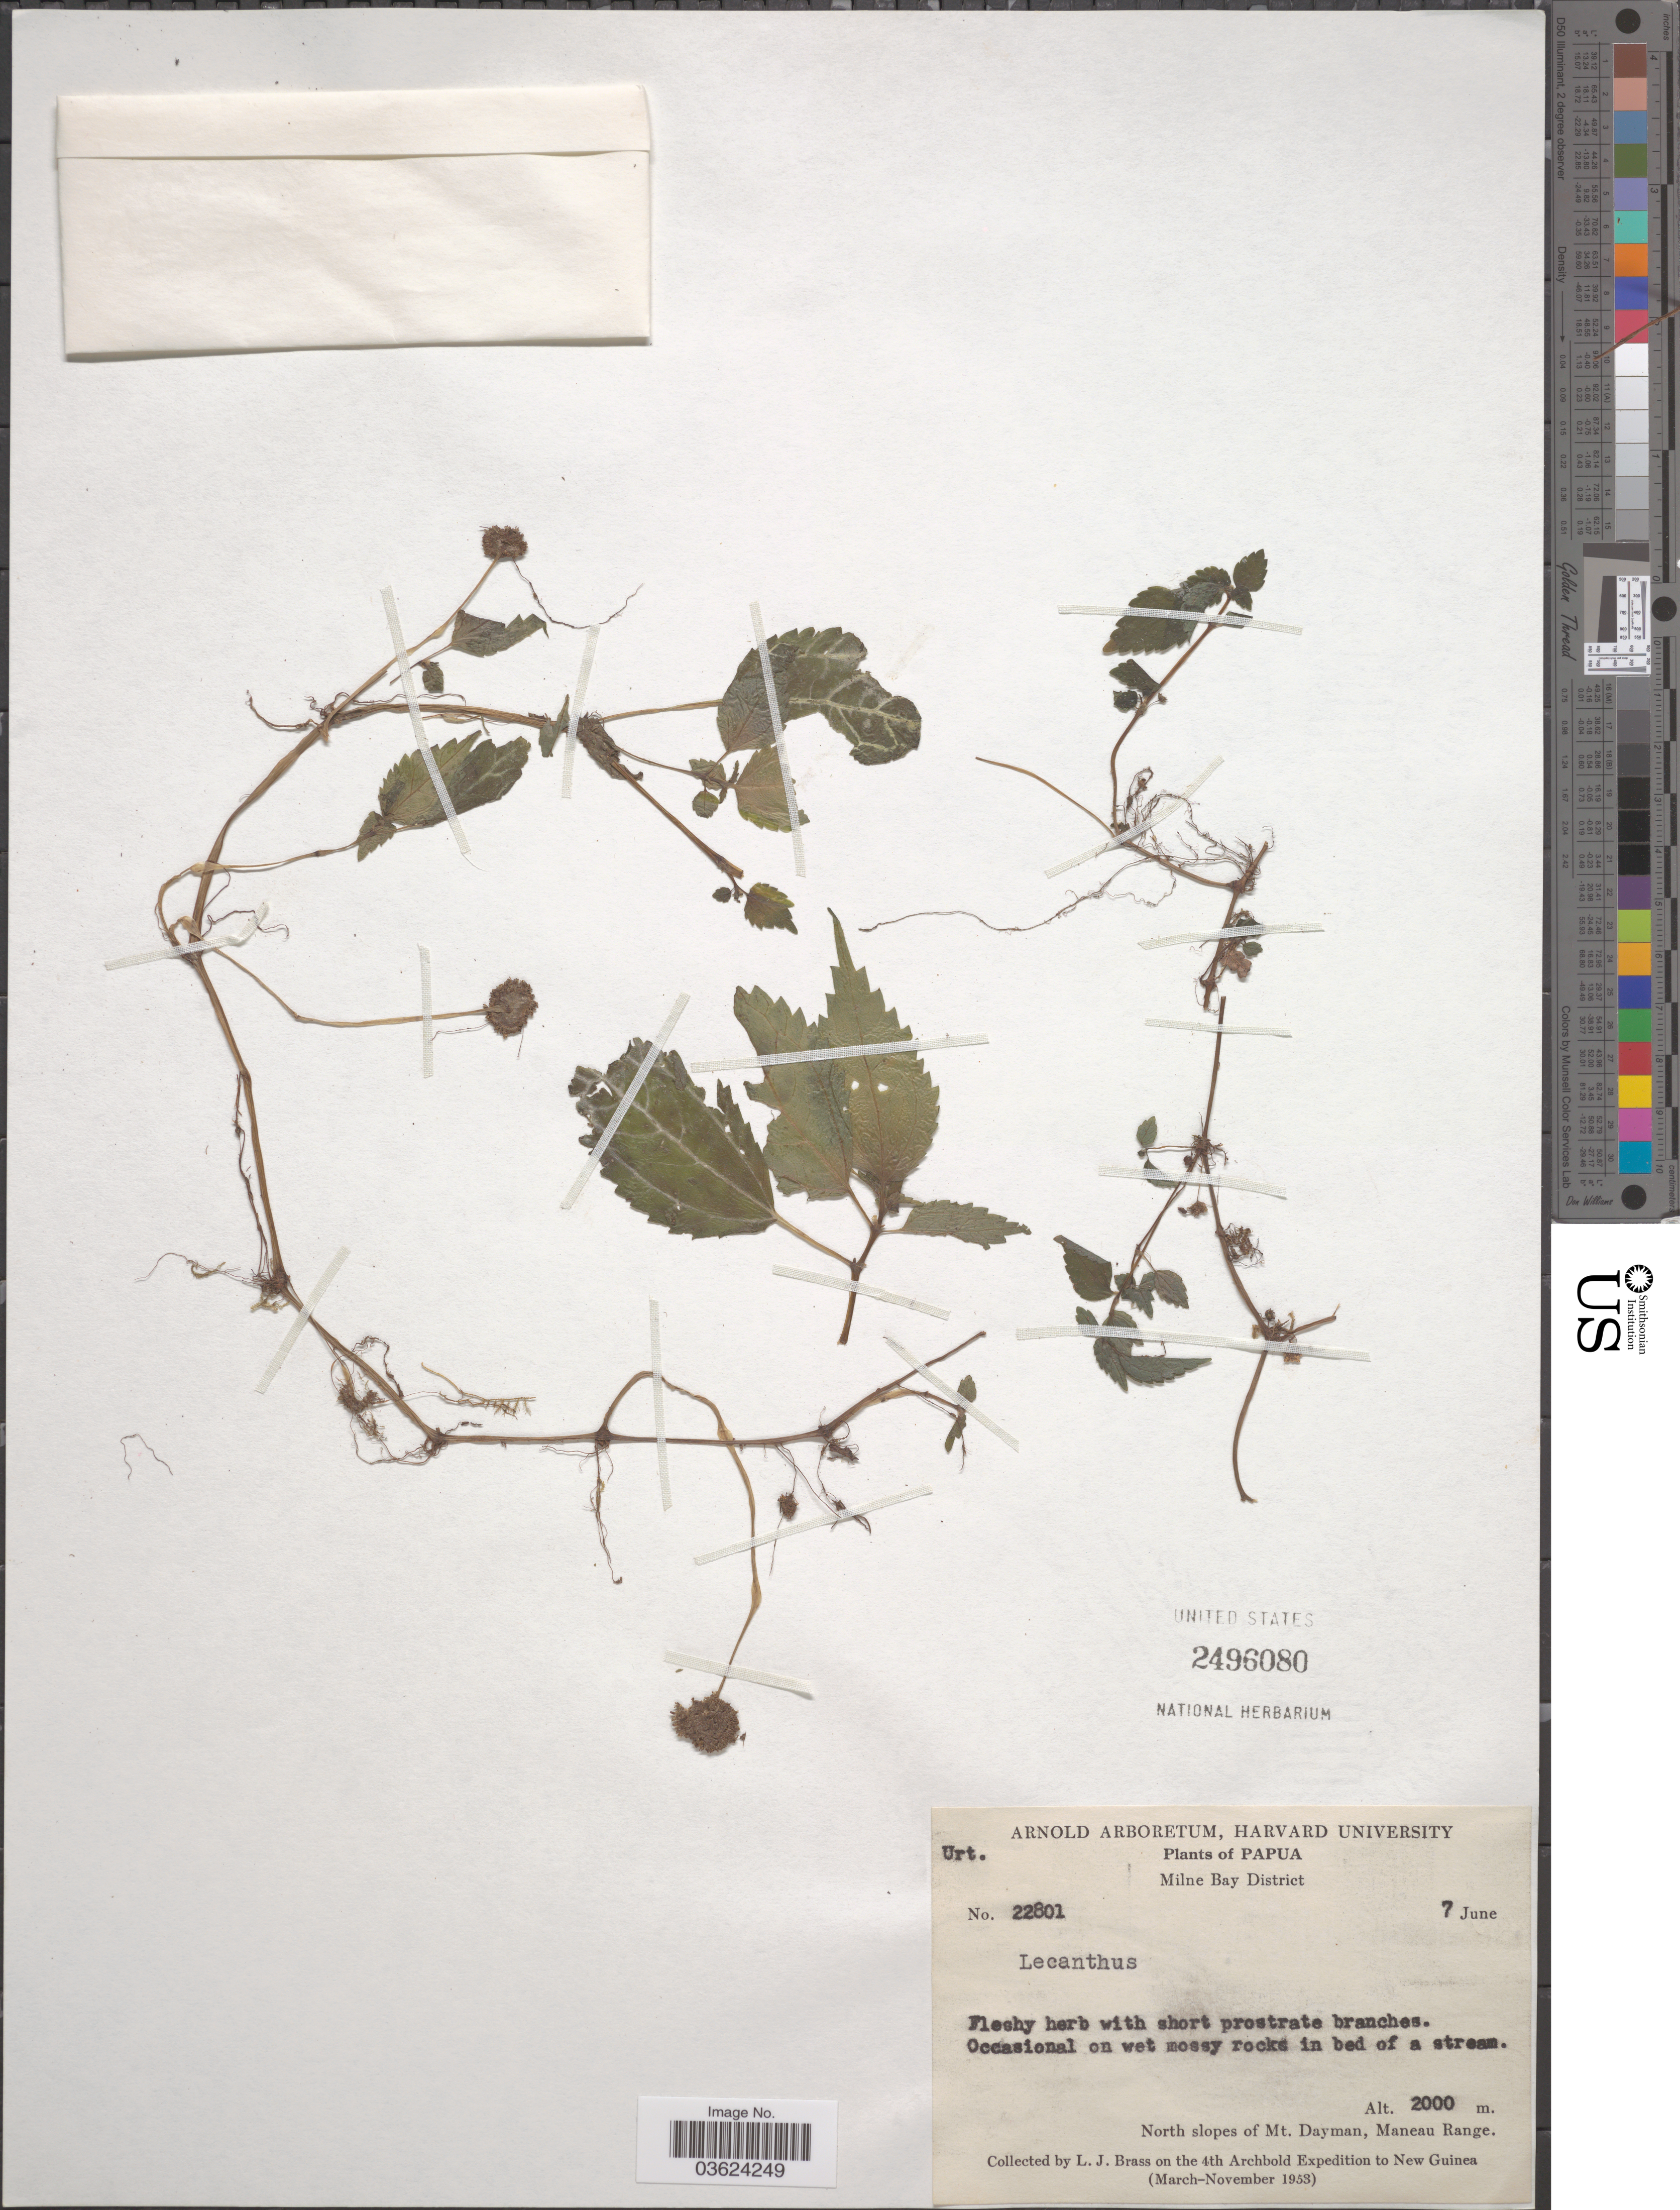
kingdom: Plantae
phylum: Tracheophyta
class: Magnoliopsida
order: Rosales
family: Urticaceae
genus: Lecanthus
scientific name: Lecanthus sp.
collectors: L. J. Brass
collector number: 22801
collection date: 1953-06-07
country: Papua New Guinea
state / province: Milne Bay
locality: Papua. Milne Bay District. North slopes of Mt. Dayman, Maneau Range.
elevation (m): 2000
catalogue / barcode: US 2496080